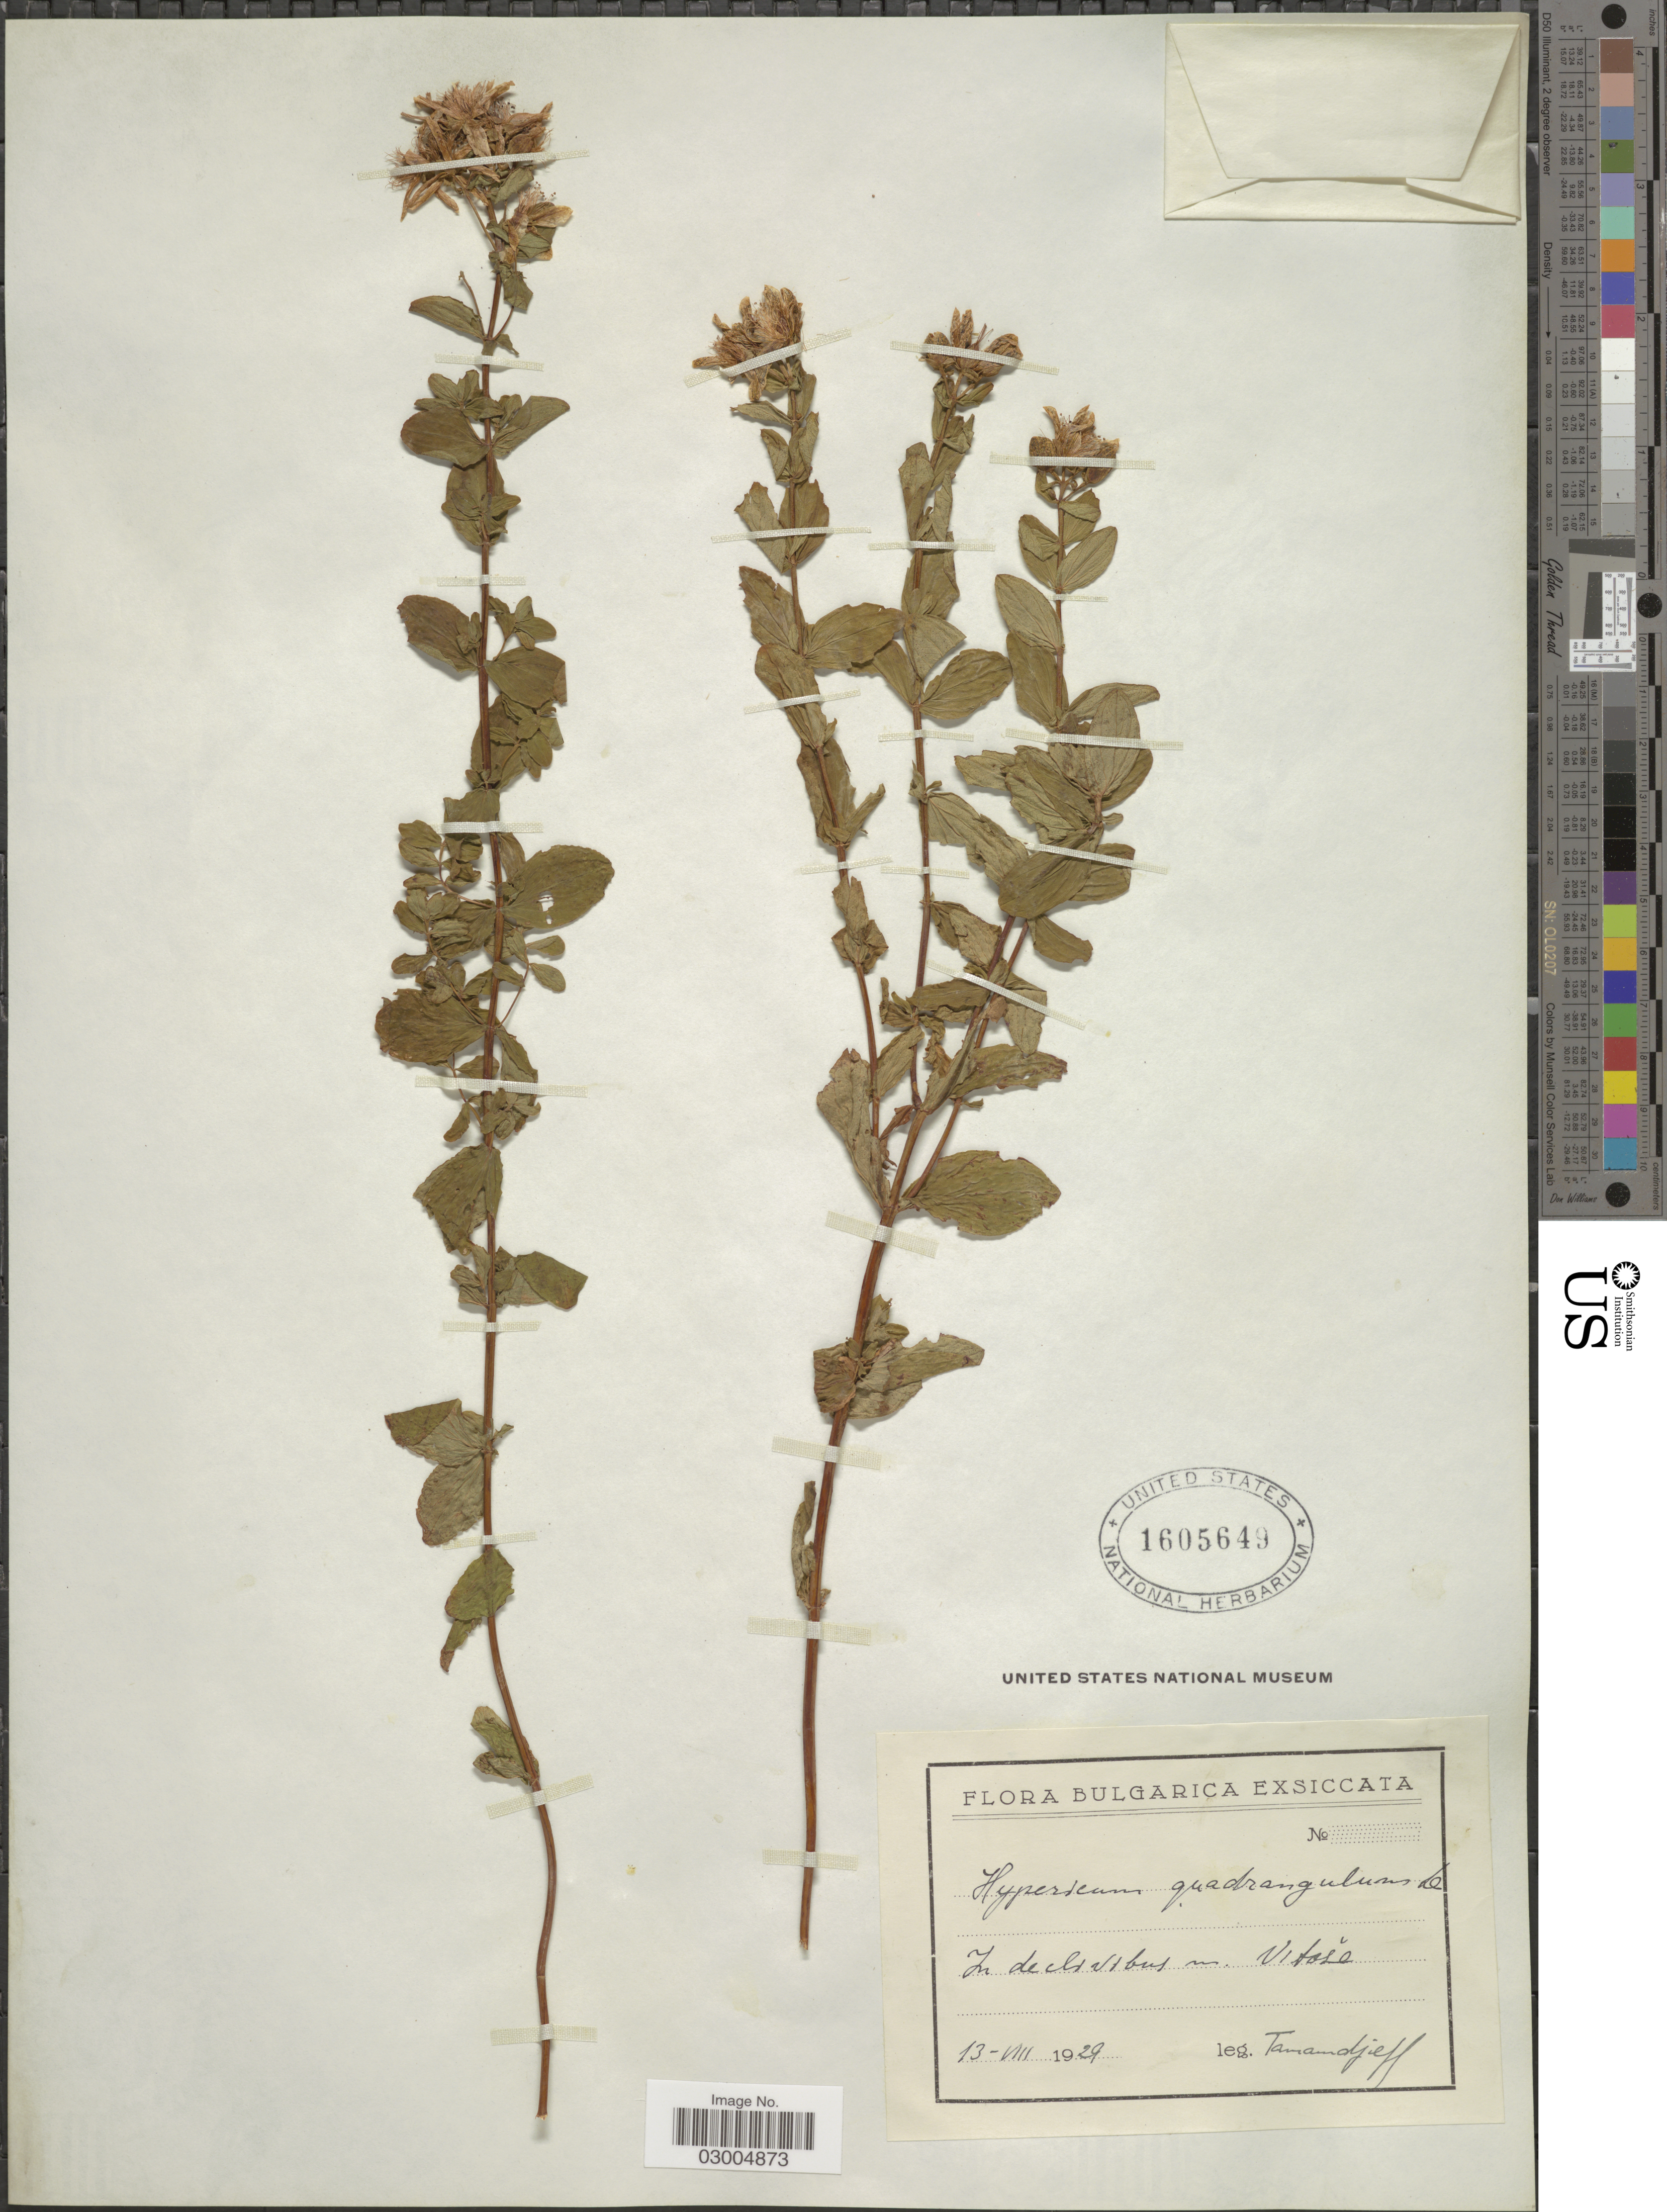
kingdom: Plantae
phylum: Tracheophyta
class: Magnoliopsida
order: Malpighiales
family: Hypericaceae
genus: Hypericum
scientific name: Hypericum quadrangulum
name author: L.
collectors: -. Tamamdjeff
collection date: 1929-08-13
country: Bulgaria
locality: In declivibus im [interpreted] Vitosa.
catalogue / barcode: US 1605649